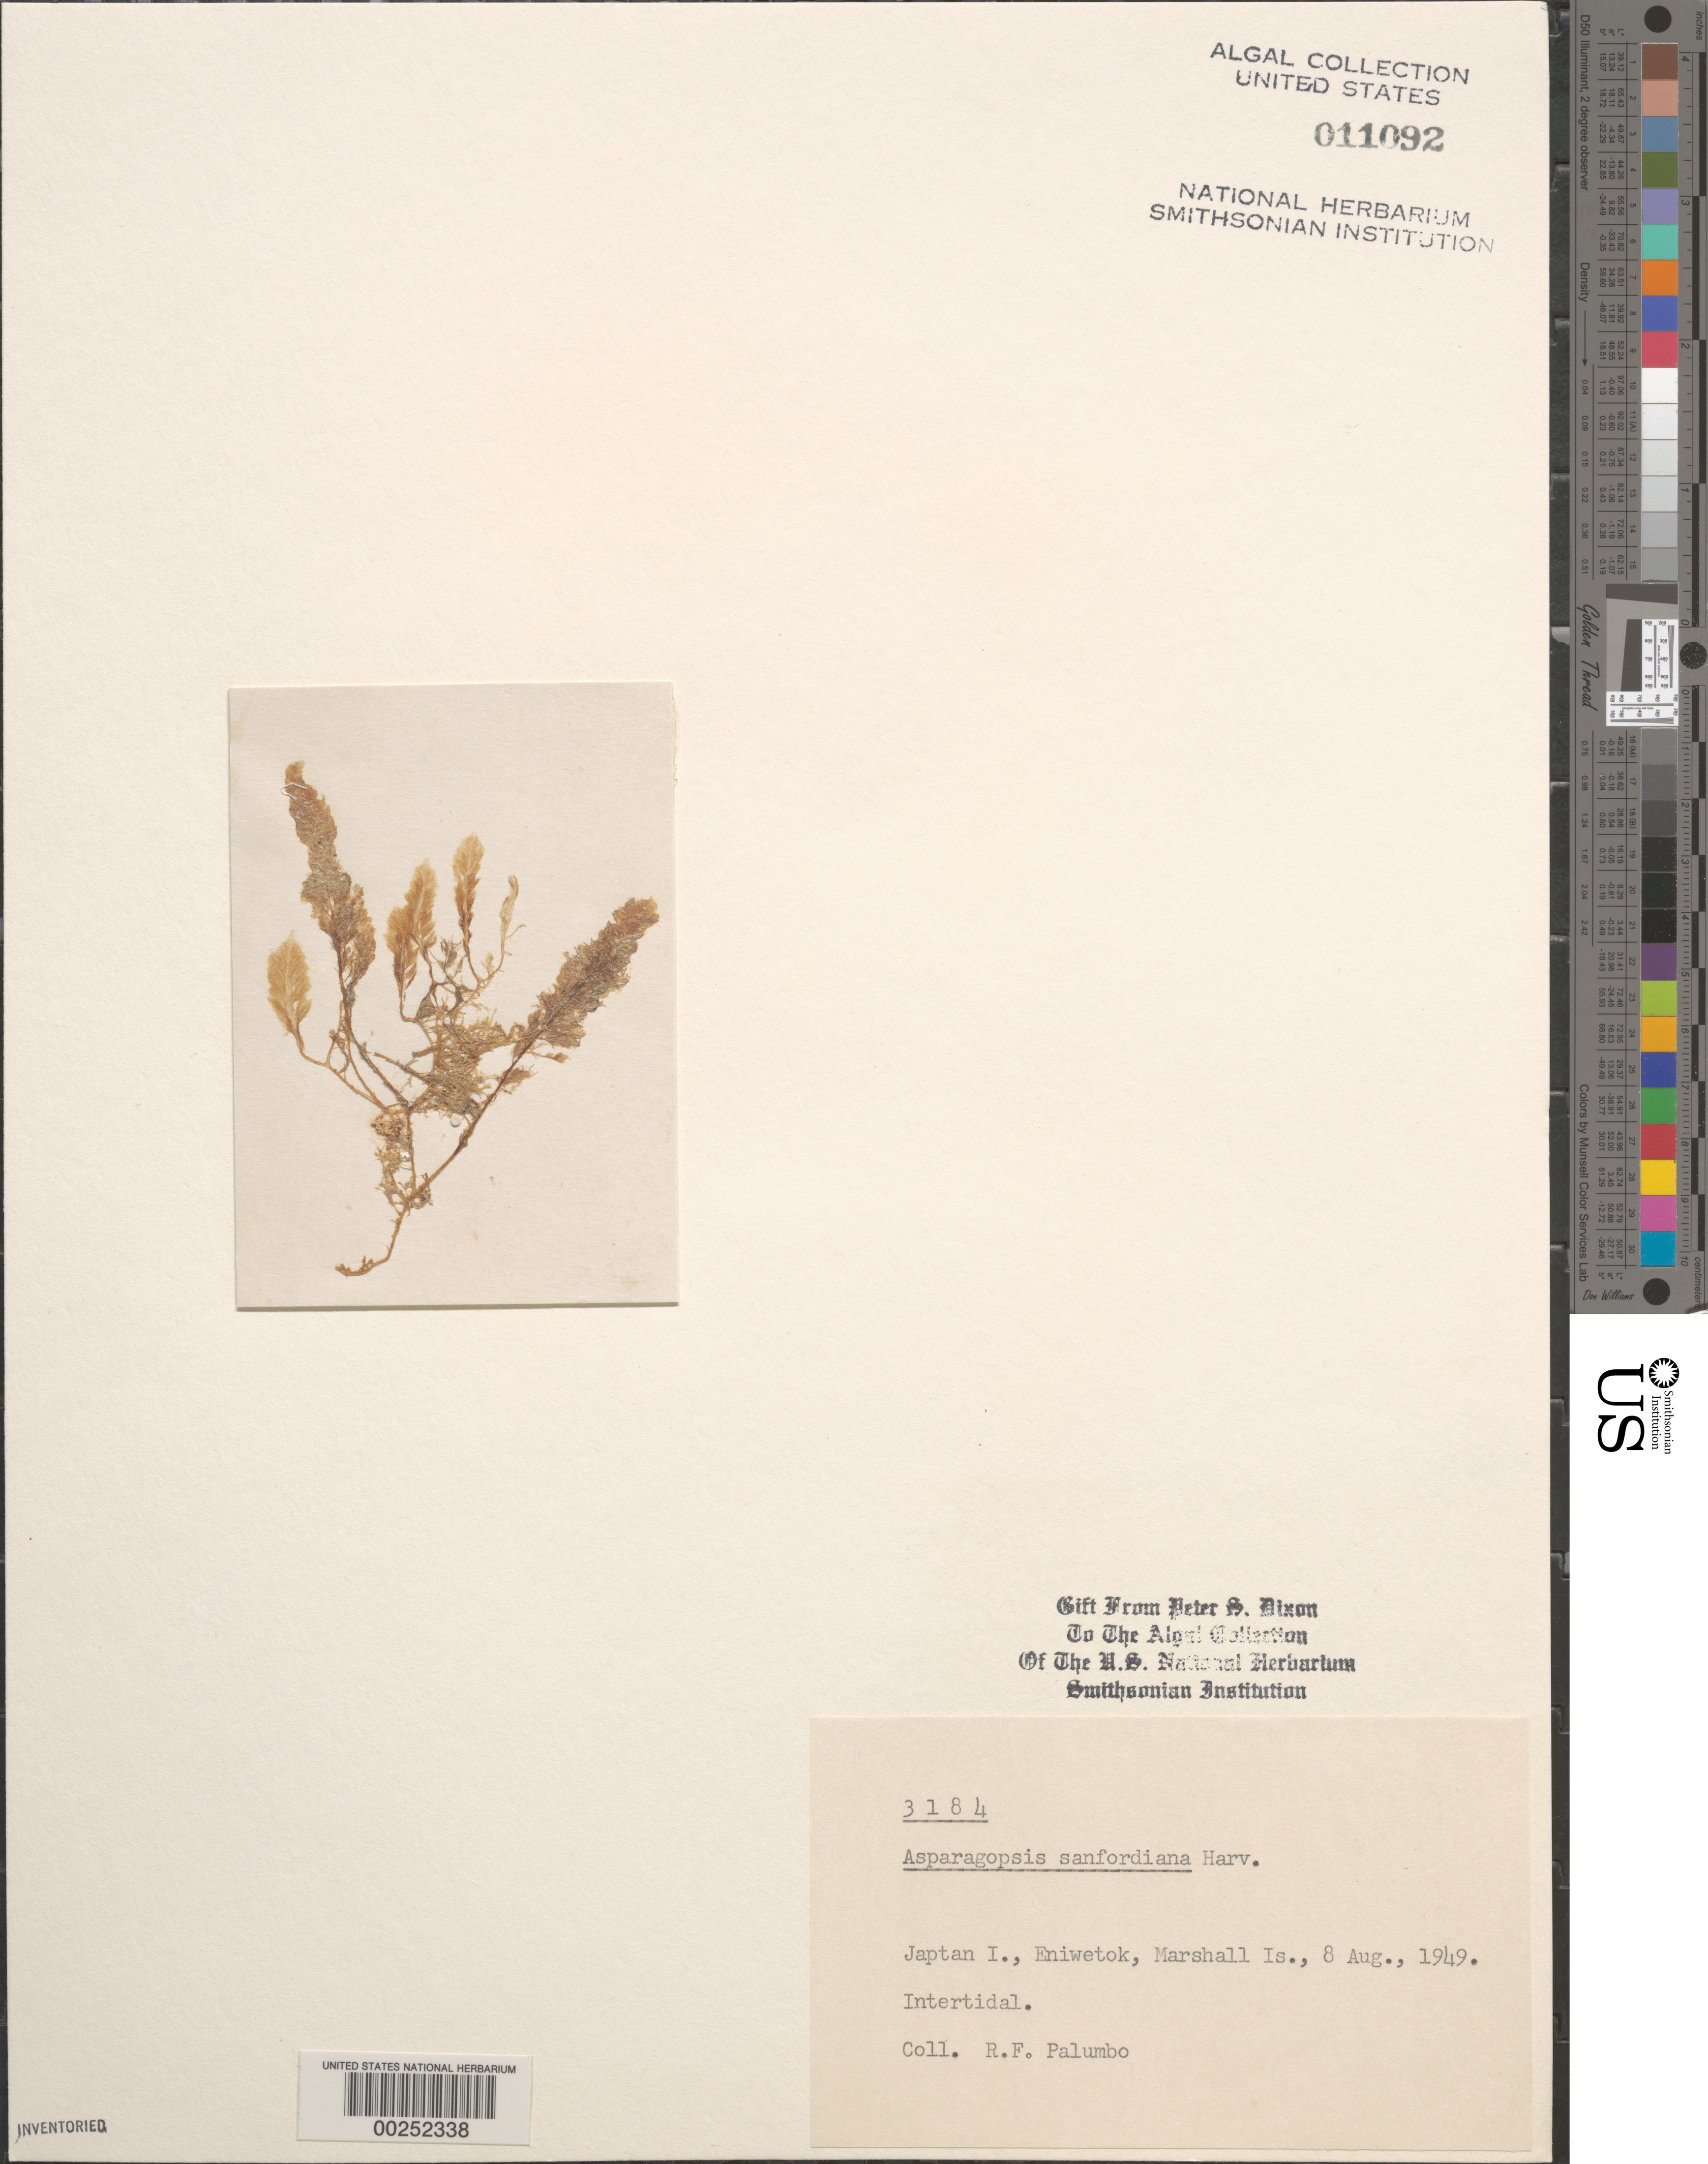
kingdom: Plantae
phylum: Rhodophyta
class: Florideophyceae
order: Bonnemaisoniales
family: Bonnemaisoniaceae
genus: Asparagopsis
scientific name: Asparagopsis taxiformis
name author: (Delile) Trevis.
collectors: R. Palumbo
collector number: PSD 3184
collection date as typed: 08 Aug 1949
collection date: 1949-08-08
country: Marshall Islands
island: Enewetak [Eniwetok] Atoll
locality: Japtan Islet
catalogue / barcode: US 11092